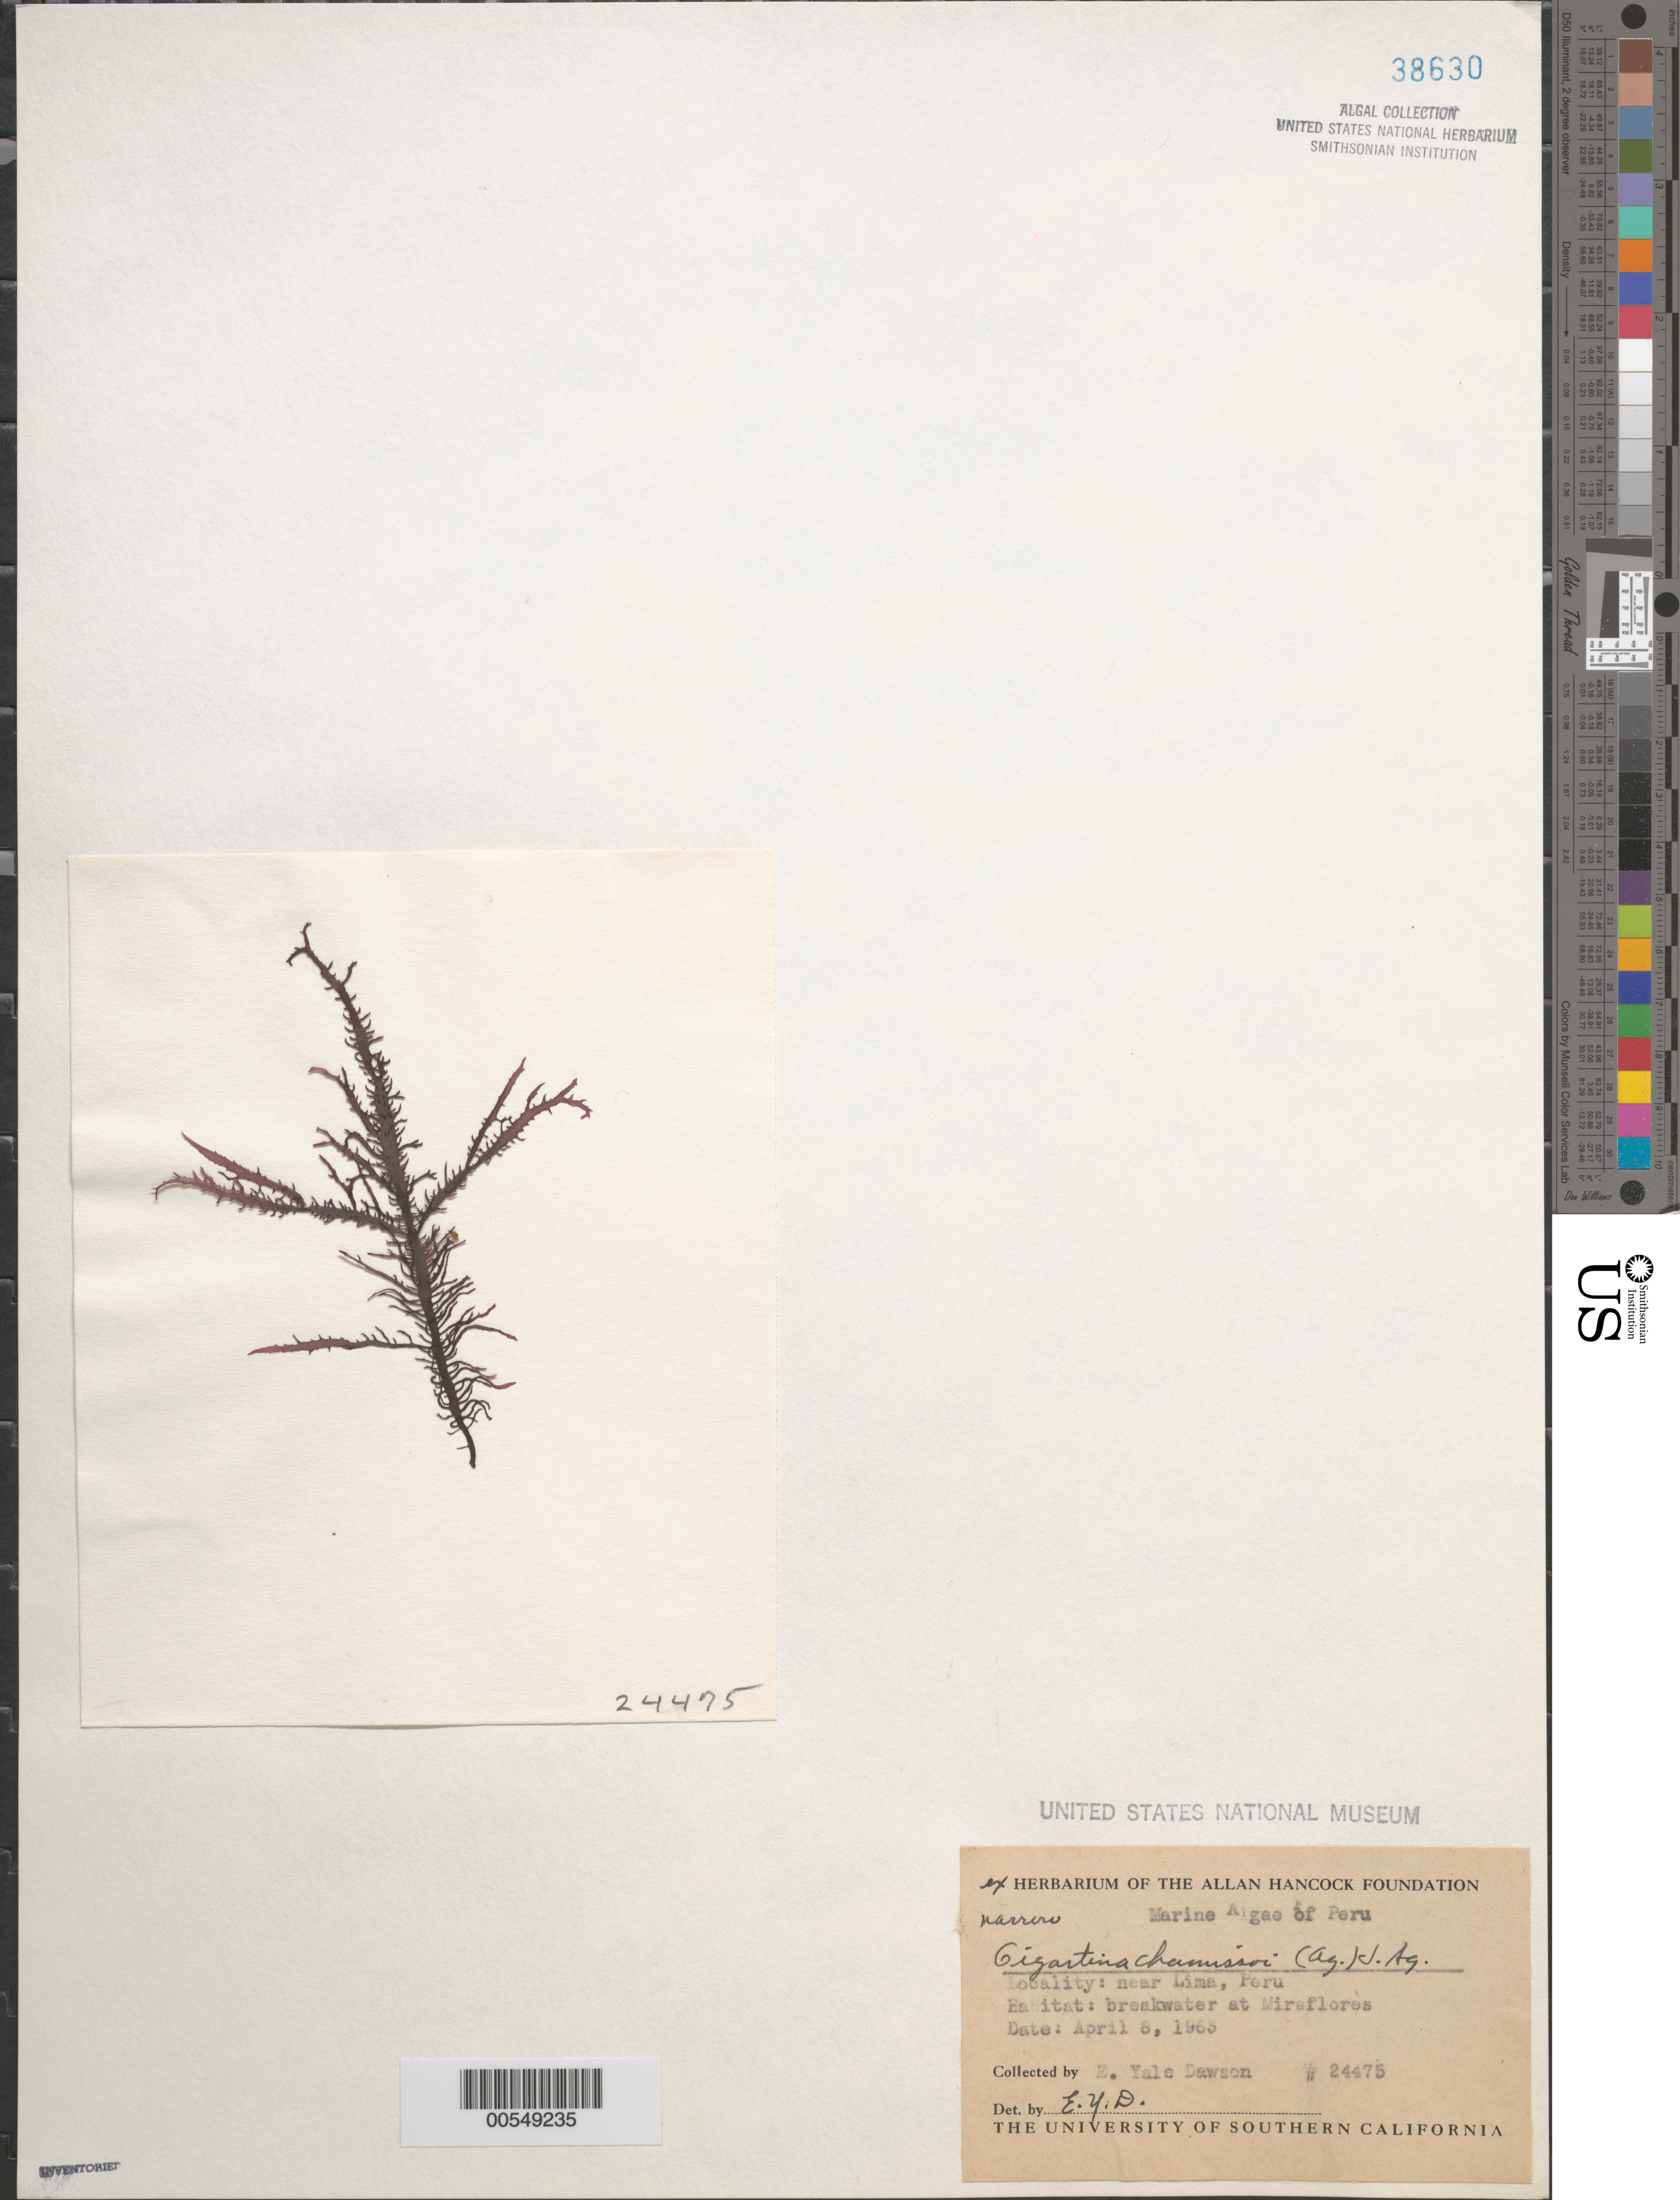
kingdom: Plantae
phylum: Rhodophyta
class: Florideophyceae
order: Gigartinales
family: Gigartinaceae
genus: Chondracanthus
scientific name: Chondracanthus chamissoi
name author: (C. Agardh) Kützing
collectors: E. Y. Dawson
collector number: EYD 24475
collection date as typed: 08 Apr 1963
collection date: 1963-04-08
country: Peru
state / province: Lima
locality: Miraflores, near Lima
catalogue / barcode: US 38630